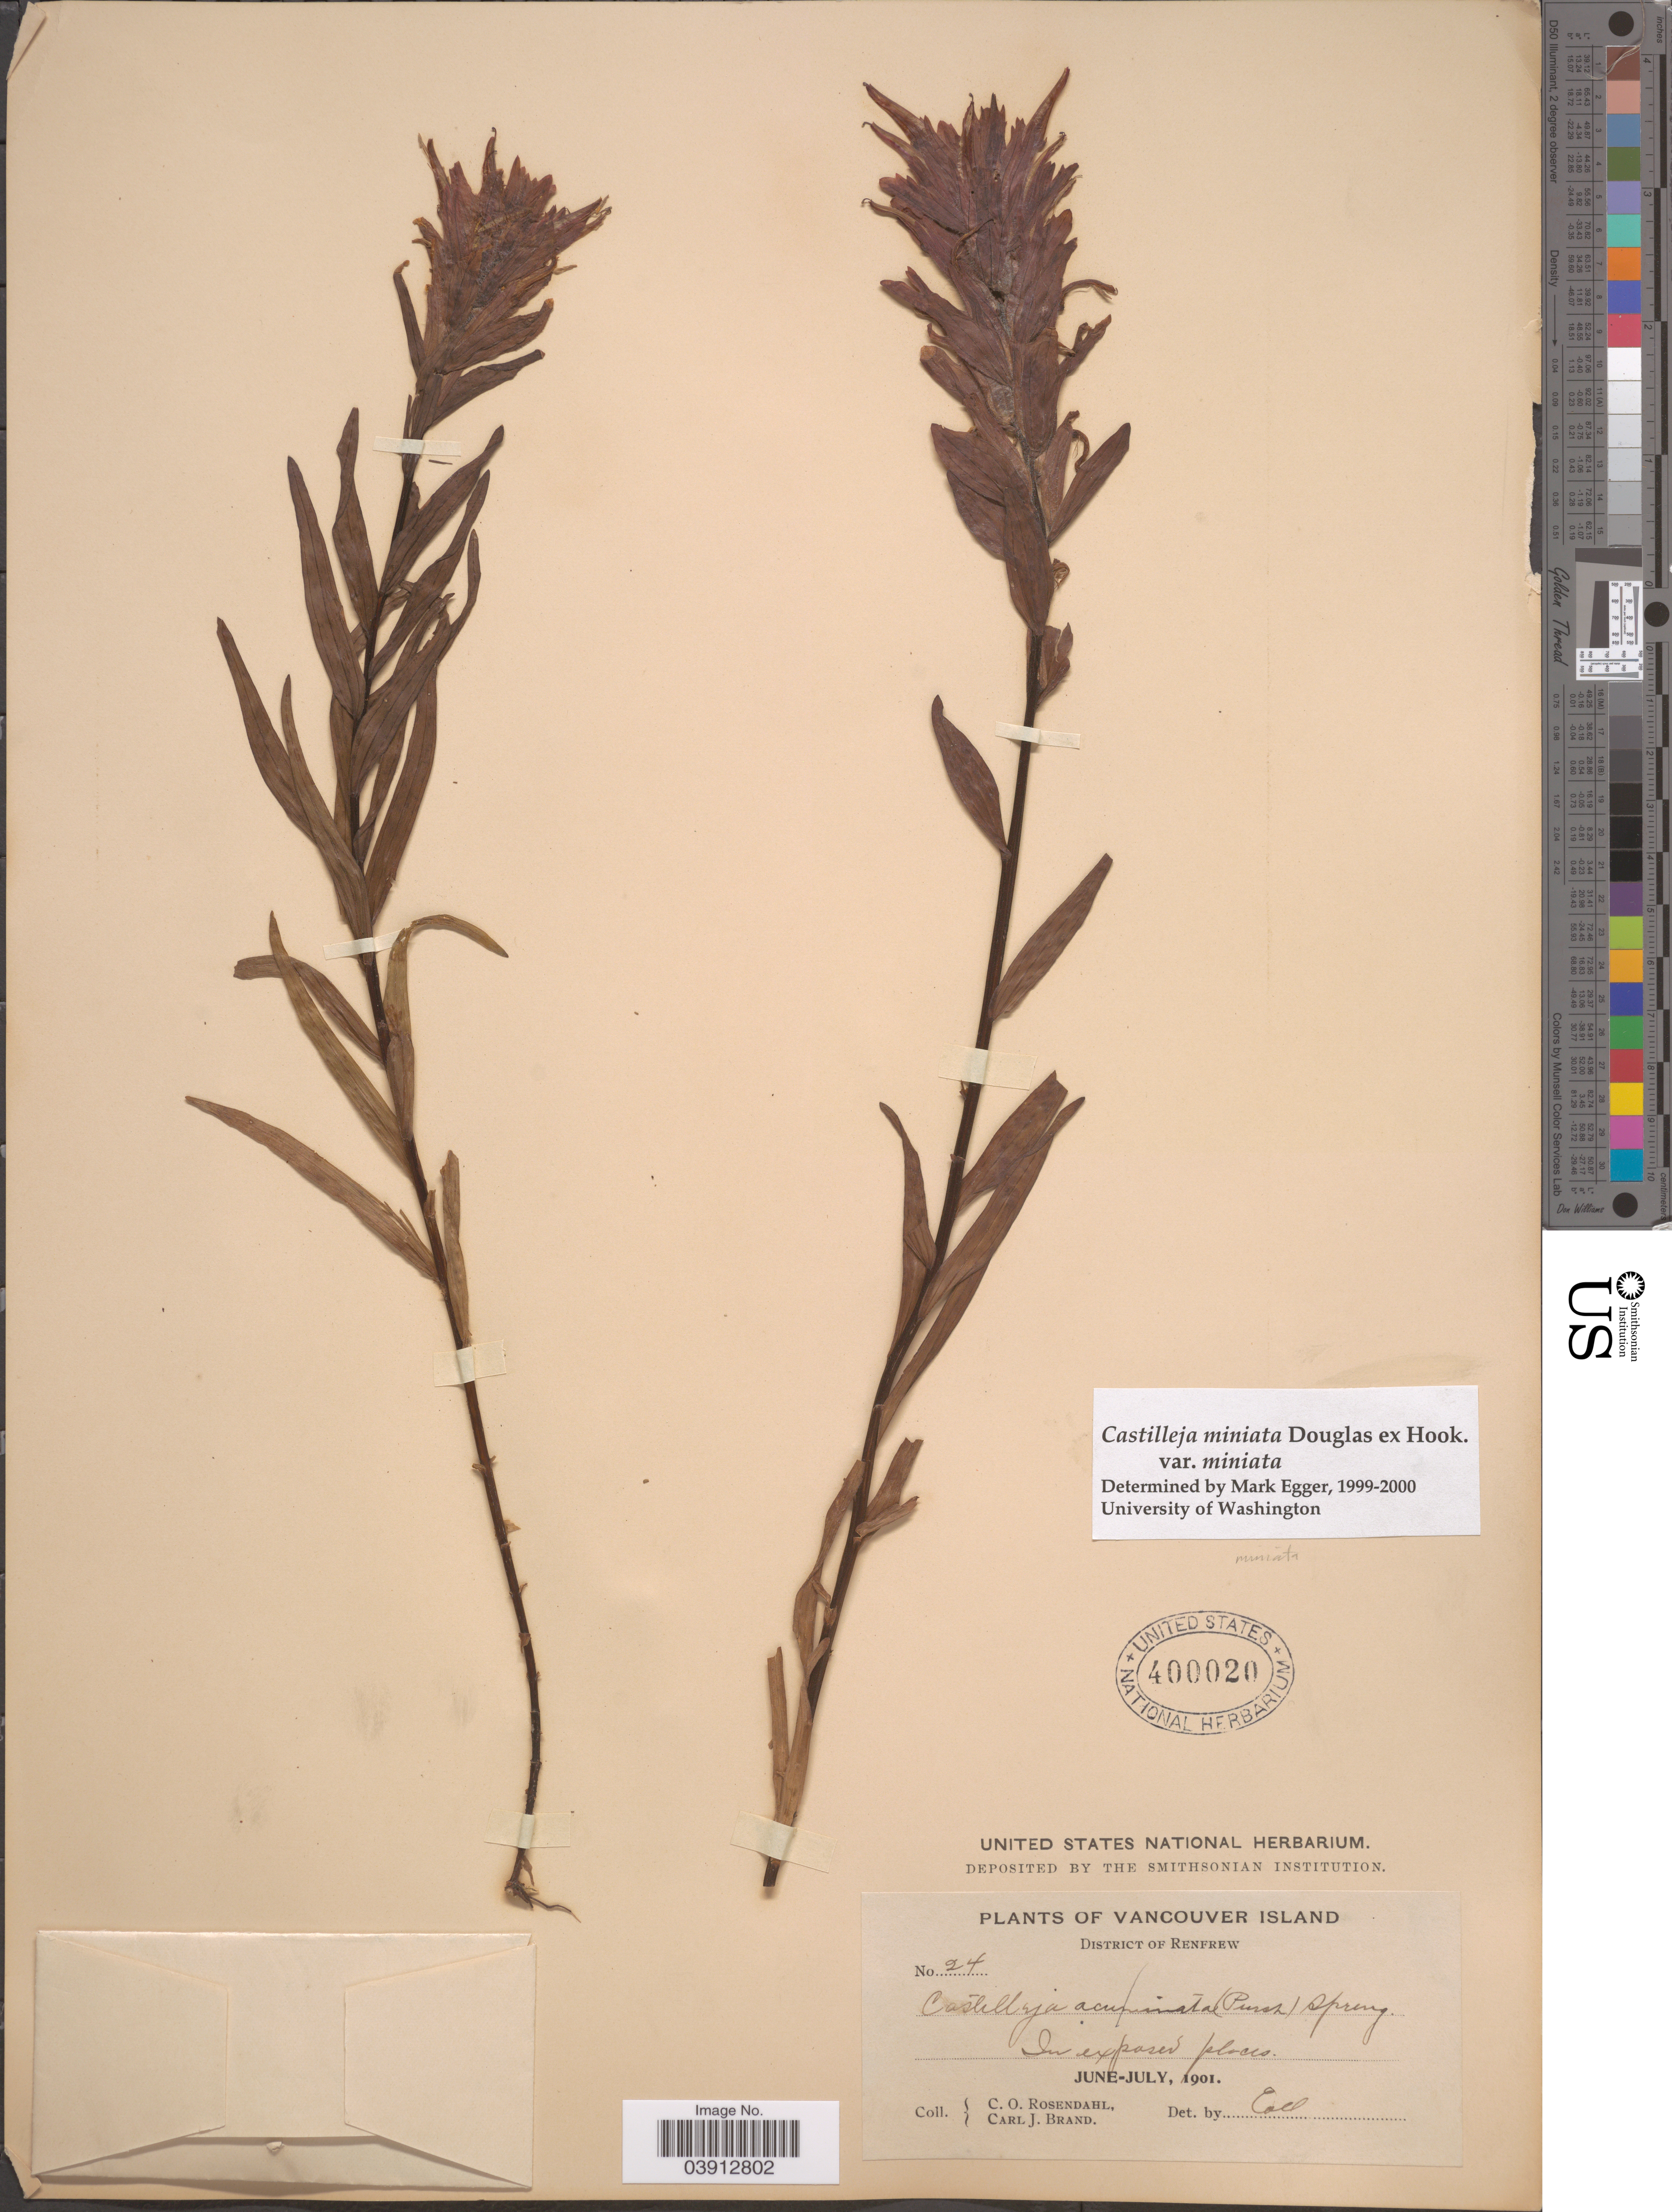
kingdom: Plantae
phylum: Tracheophyta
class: Magnoliopsida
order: Lamiales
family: Orobanchaceae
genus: Castilleja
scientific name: Castilleja miniata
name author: Douglas ex Hook.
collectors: C. O. Rosendahl & C. J. Brand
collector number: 24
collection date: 1901-06/1901-07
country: Canada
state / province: British Columbia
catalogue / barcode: US 400020